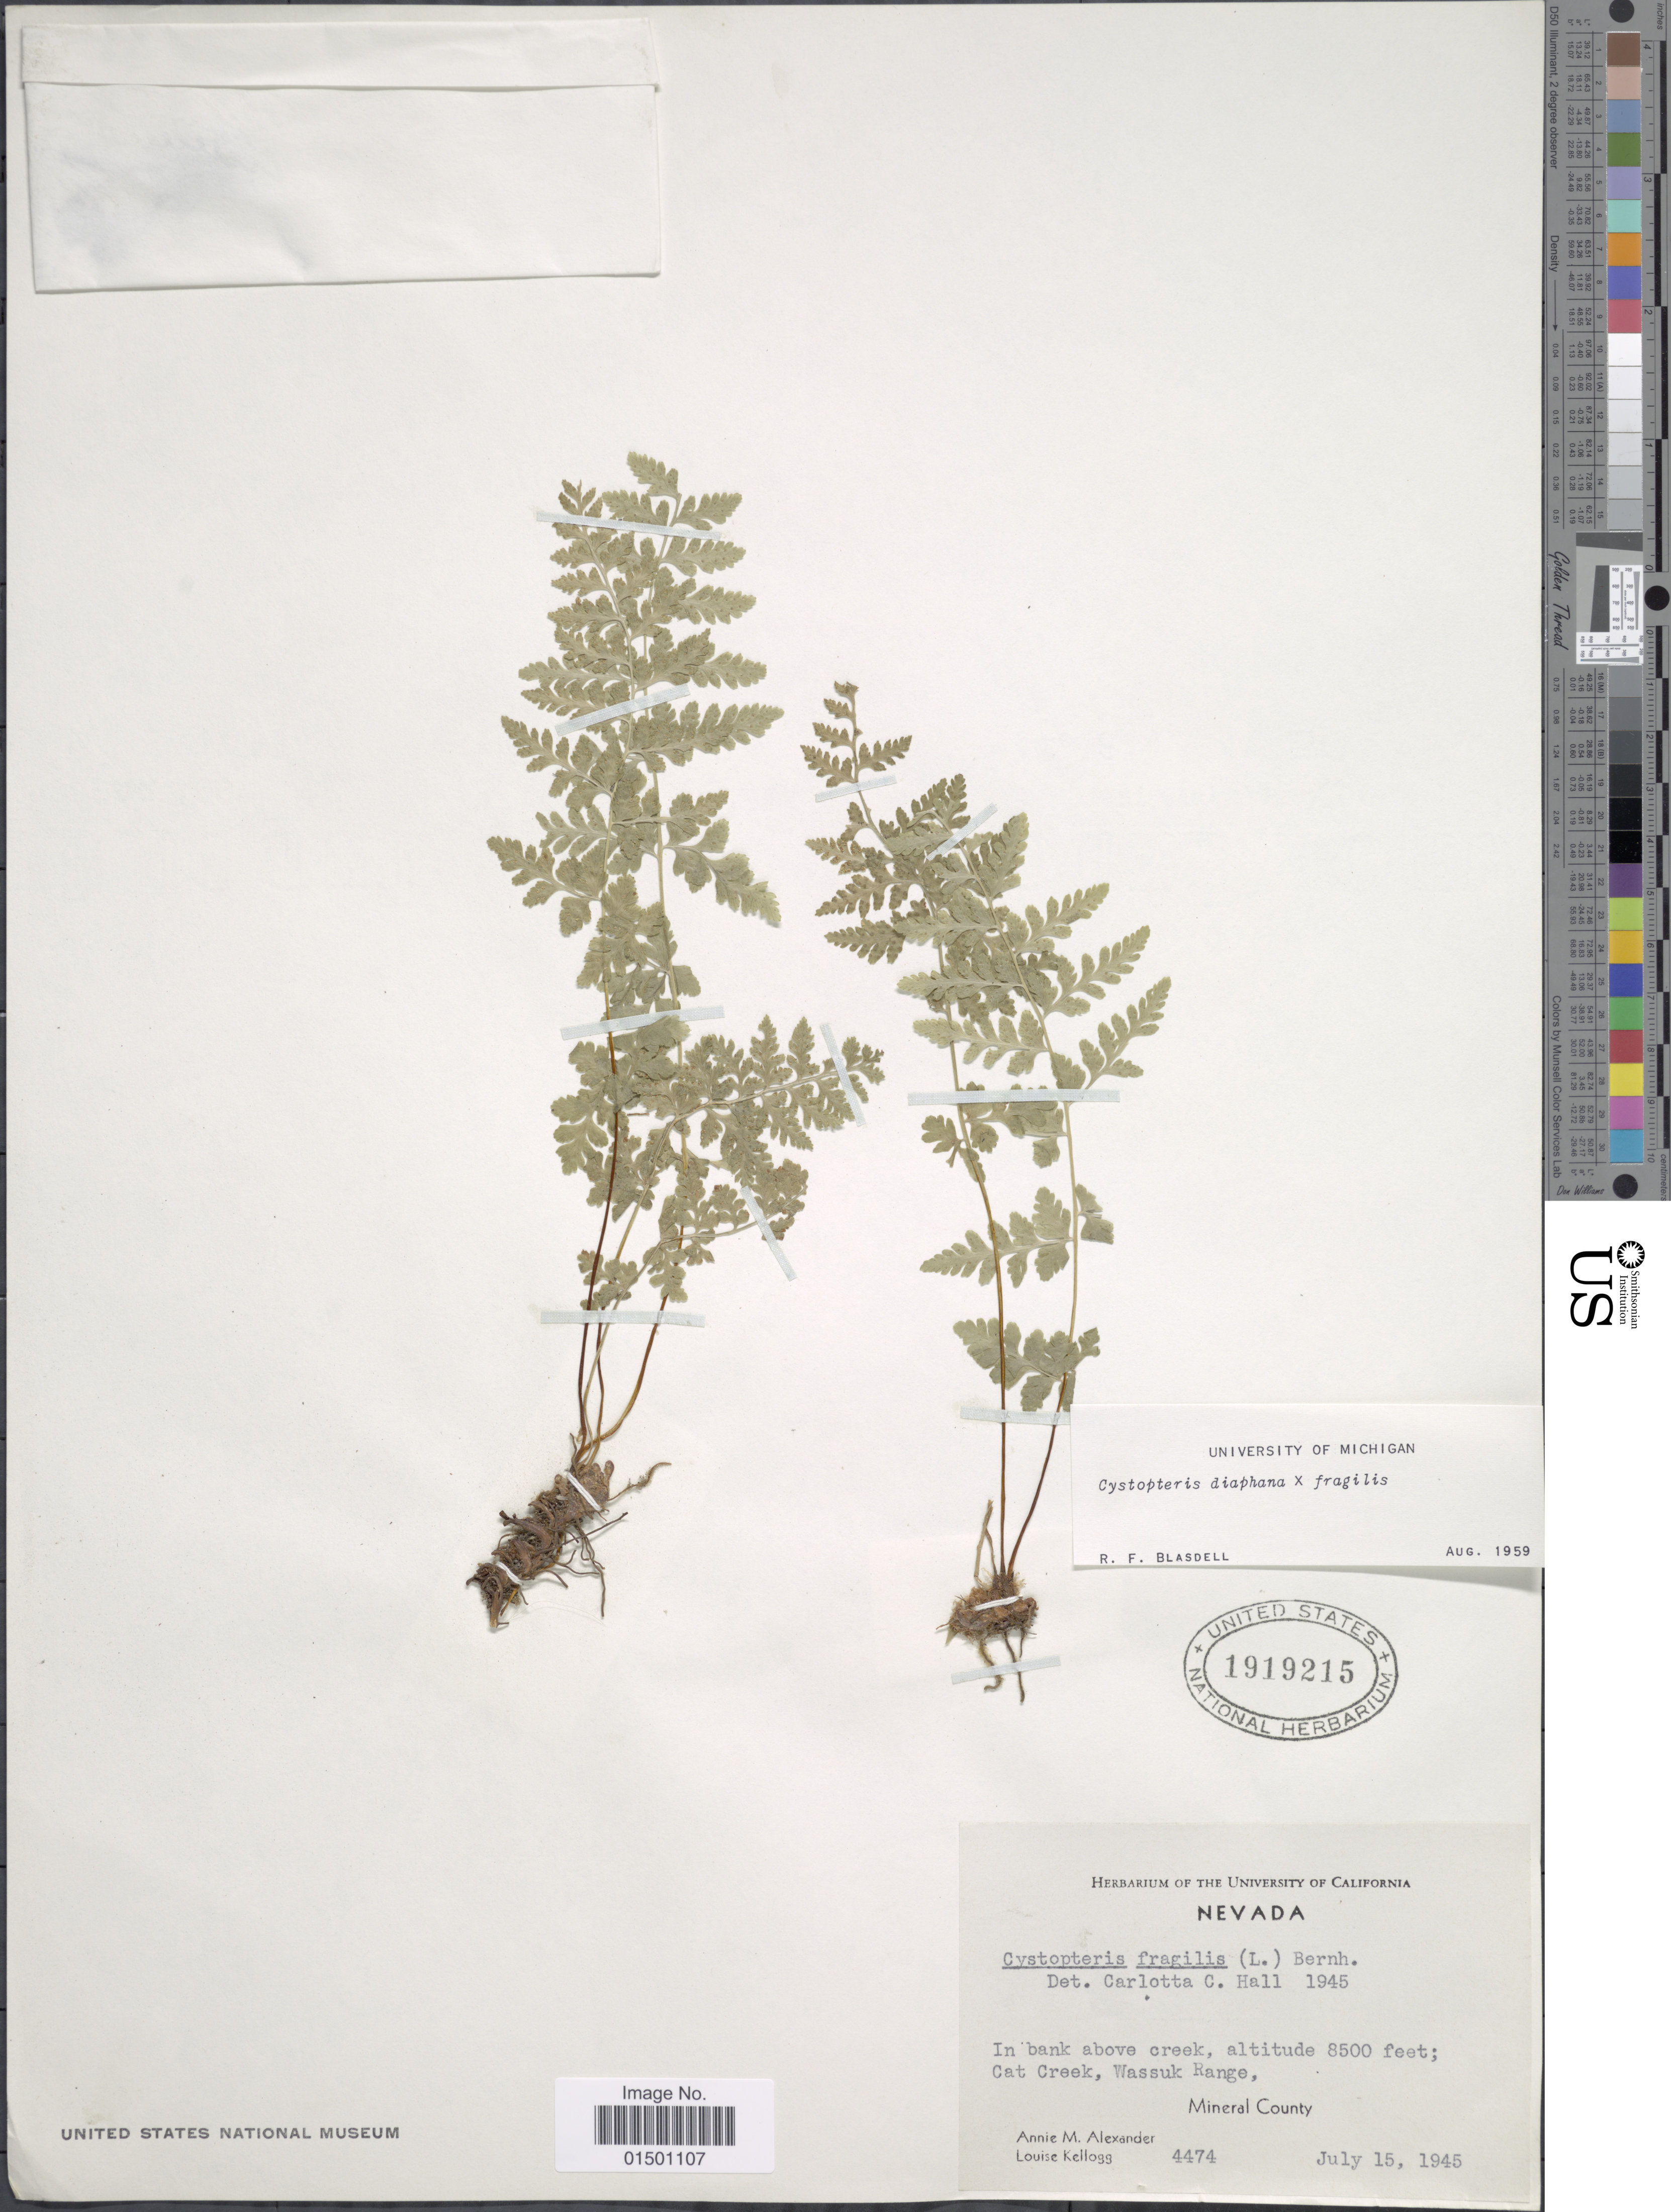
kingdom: Plantae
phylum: Tracheophyta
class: Polypodiopsida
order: Polypodiales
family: Cystopteridaceae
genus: Cystopteris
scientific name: Cystopteris diaphana x C. fragilis (L.) Bernh.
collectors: A. M. Alexander & L. Kellogg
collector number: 4474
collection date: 1945-07-15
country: United States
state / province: Nevada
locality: Cat Creek, Wassuk Range, Mineral County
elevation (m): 2591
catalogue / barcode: US 1919215